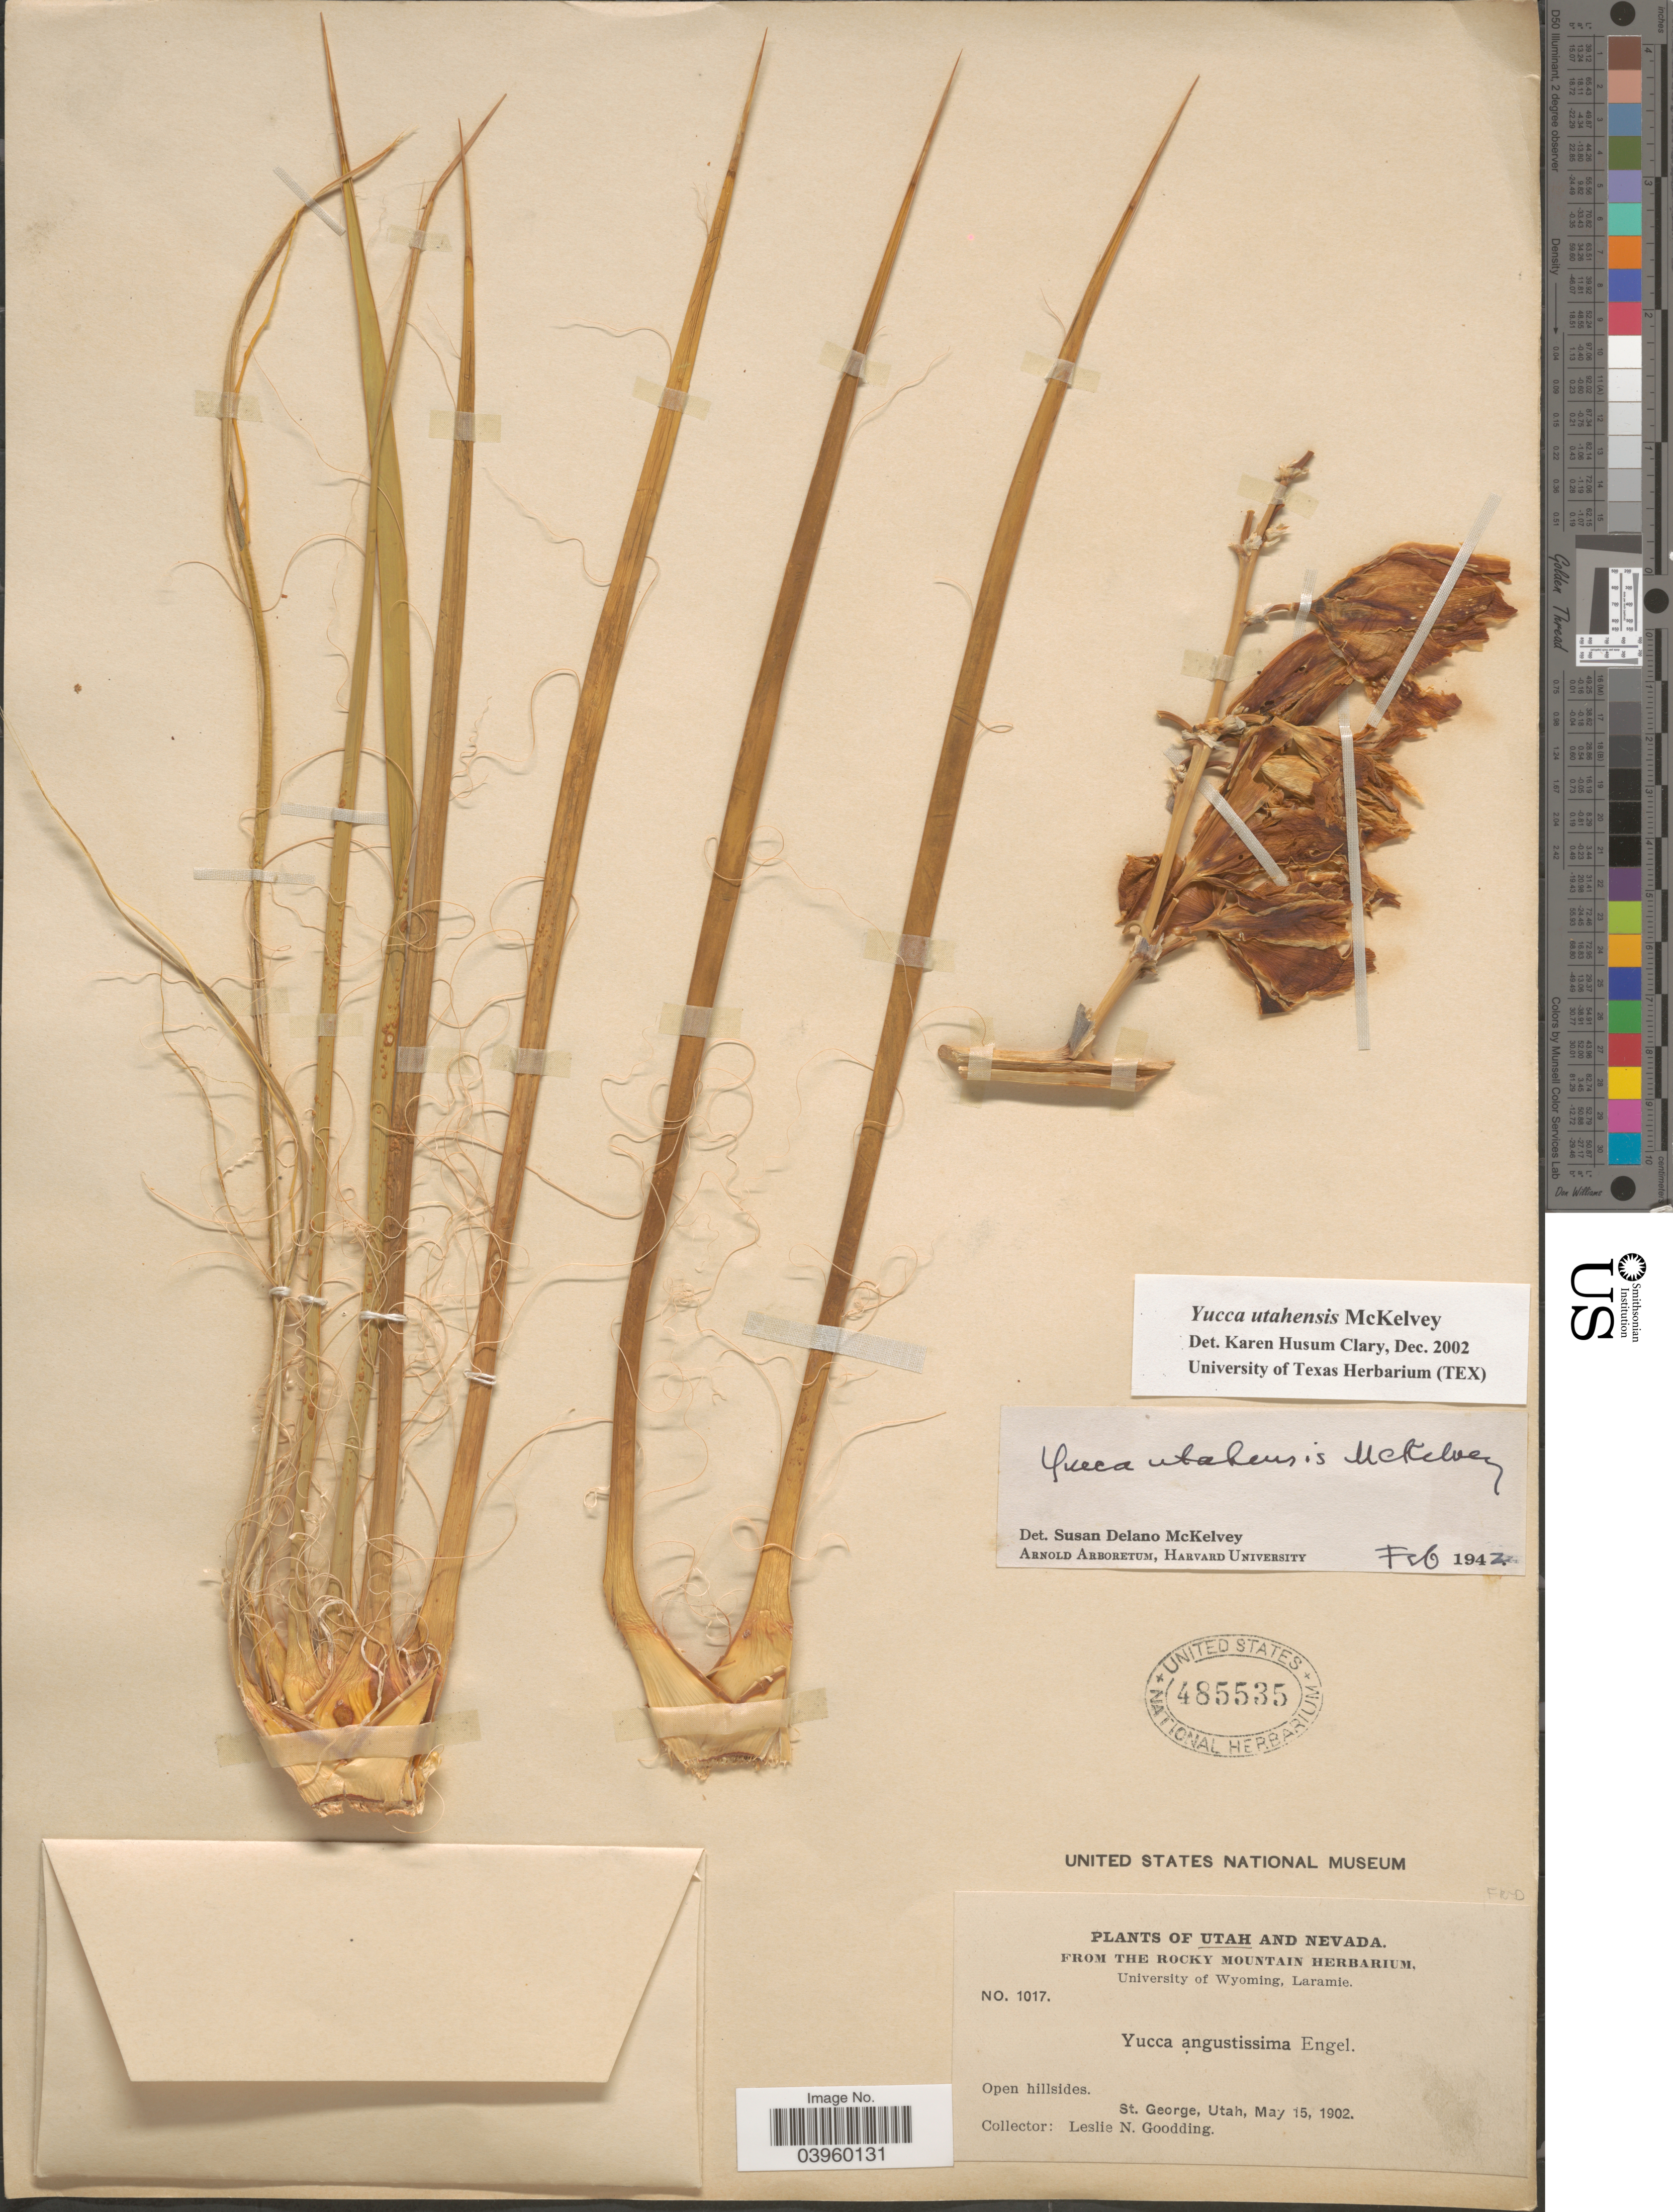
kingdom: Plantae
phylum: Tracheophyta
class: Liliopsida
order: Asparagales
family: Asparagaceae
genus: Yucca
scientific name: Yucca utahensis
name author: McKelvey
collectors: L. N. Goodding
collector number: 1017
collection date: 1902-05-15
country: United States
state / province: Utah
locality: St. George.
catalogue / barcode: US 485535